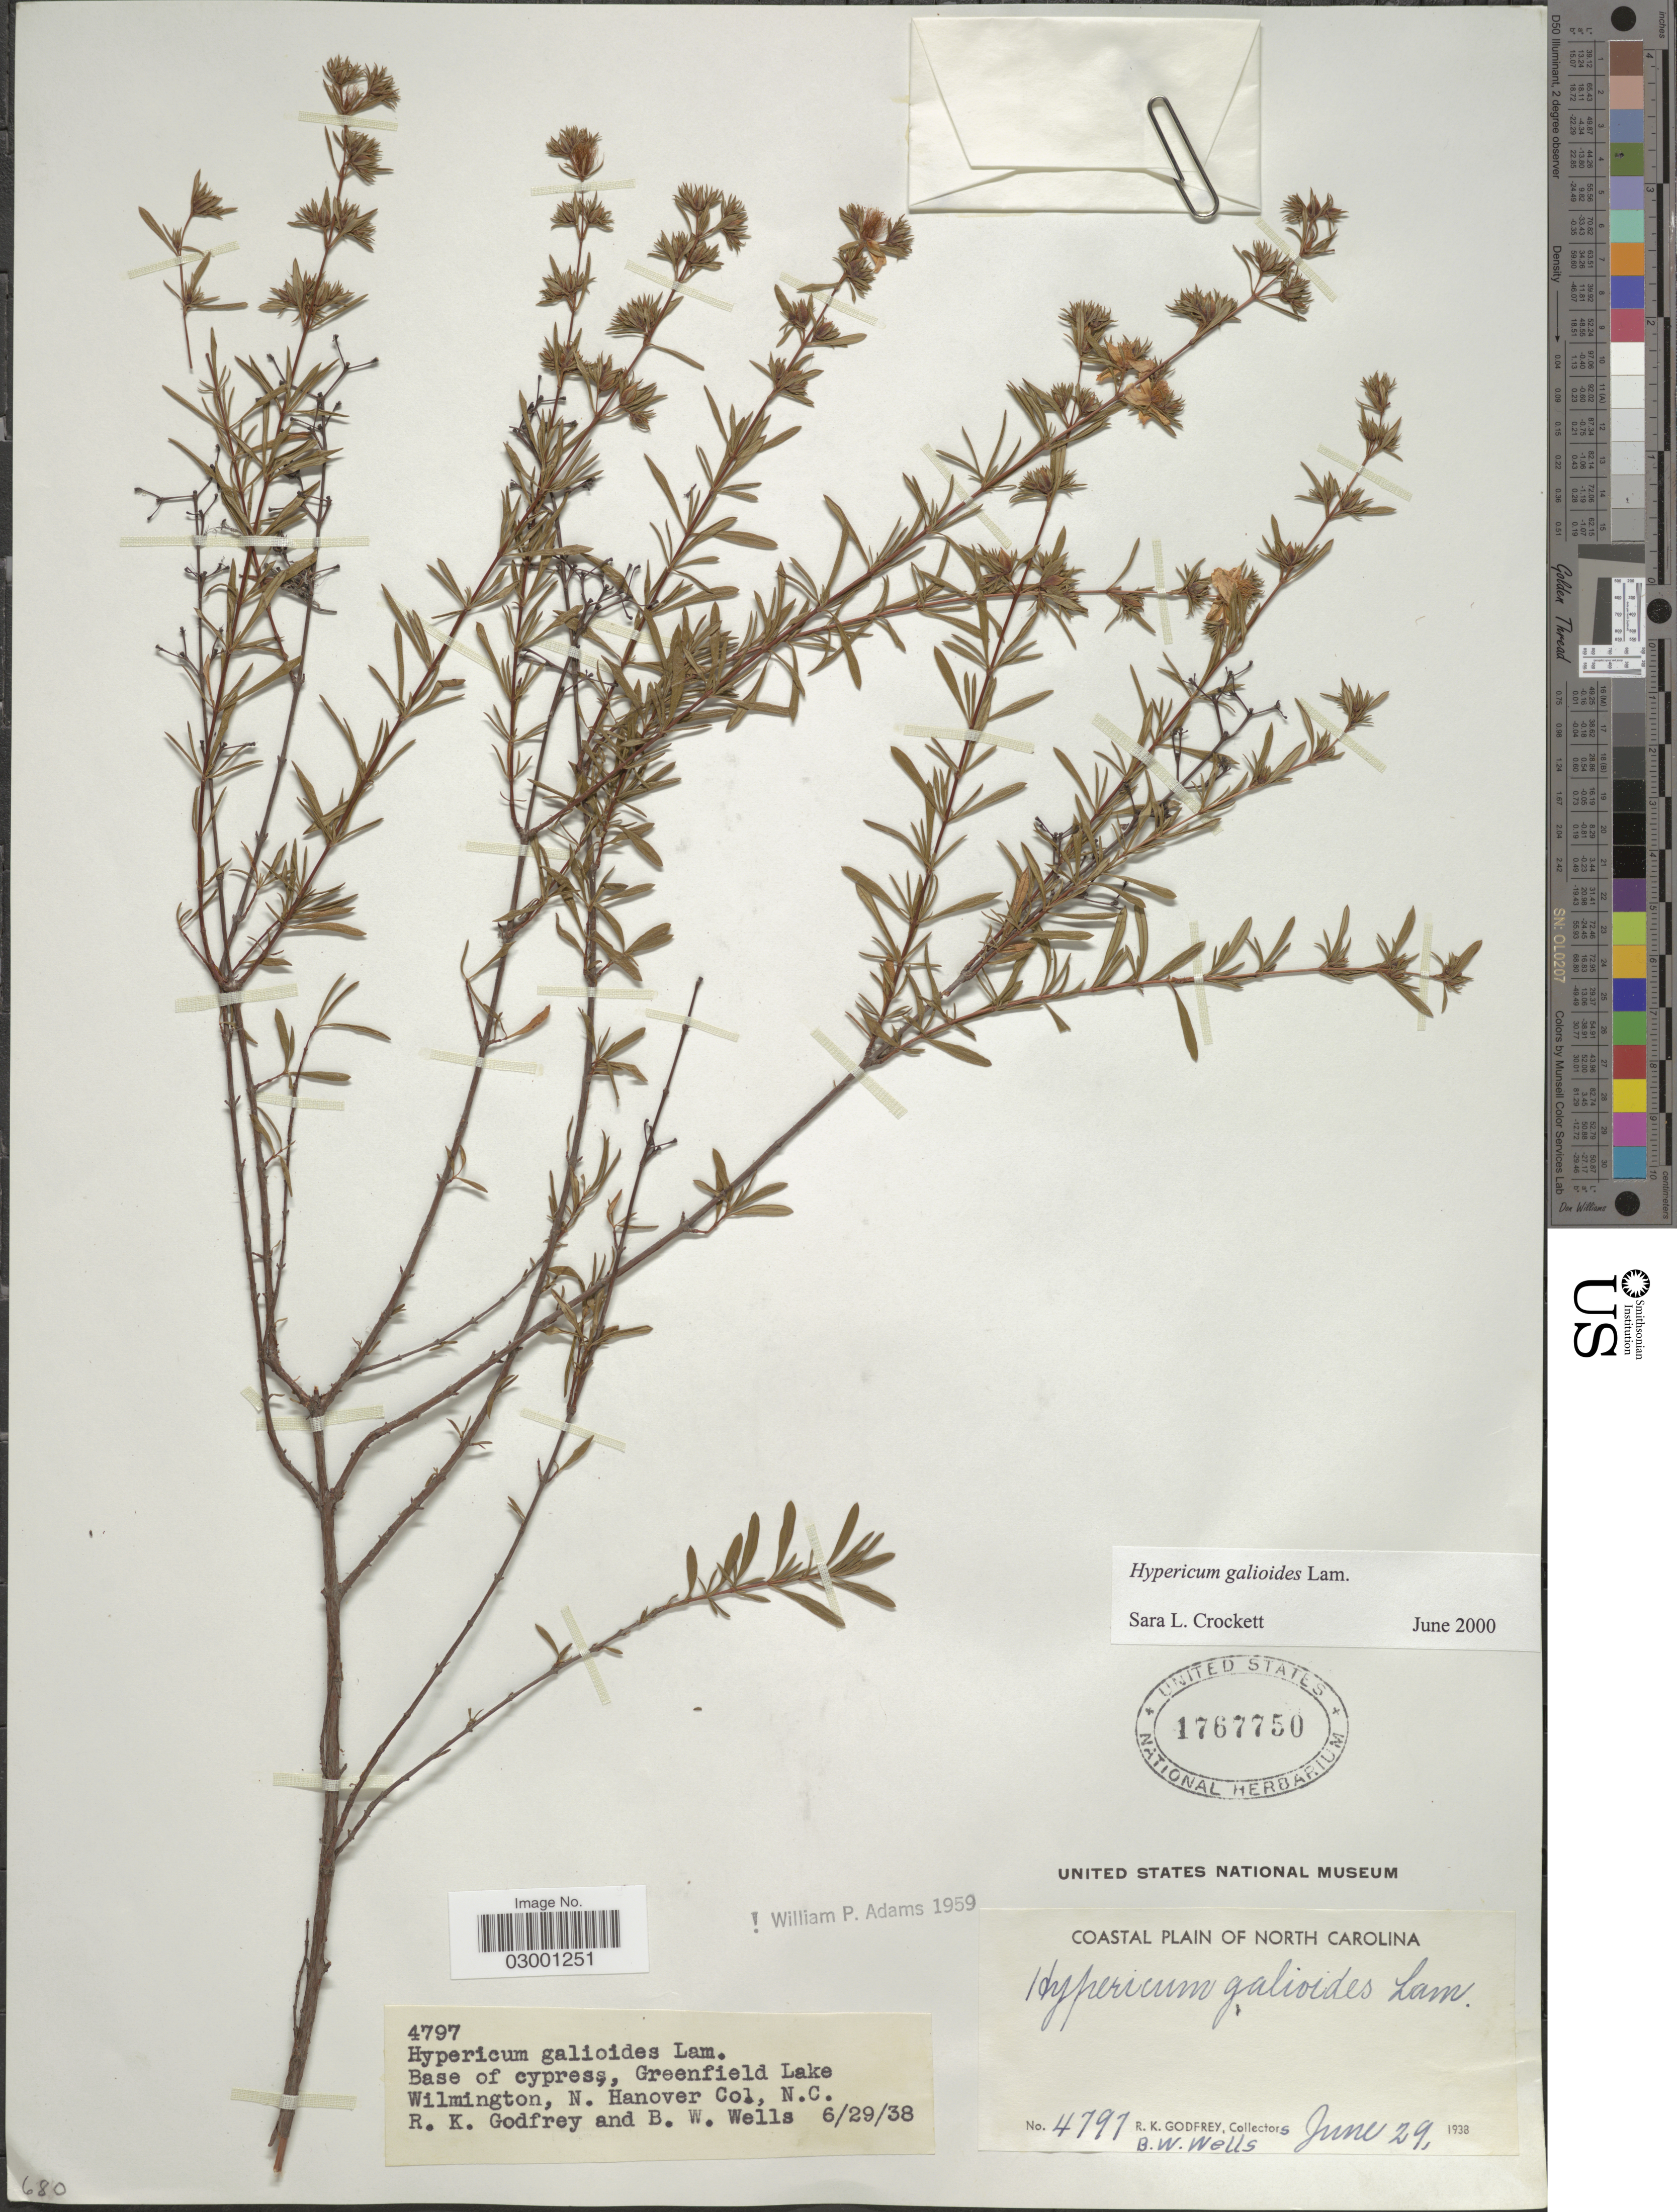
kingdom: Plantae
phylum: Tracheophyta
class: Magnoliopsida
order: Malpighiales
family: Hypericaceae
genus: Hypericum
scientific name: Hypericum galioides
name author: Lam.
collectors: R. K. Godfrey & B. Wells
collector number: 4797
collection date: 1938-06-29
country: United States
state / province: North Carolina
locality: Coastal Plain of North Carolina. Base of cypress, Greenfield Lake Wilmington, N. Hanover Co.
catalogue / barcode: US 1767750